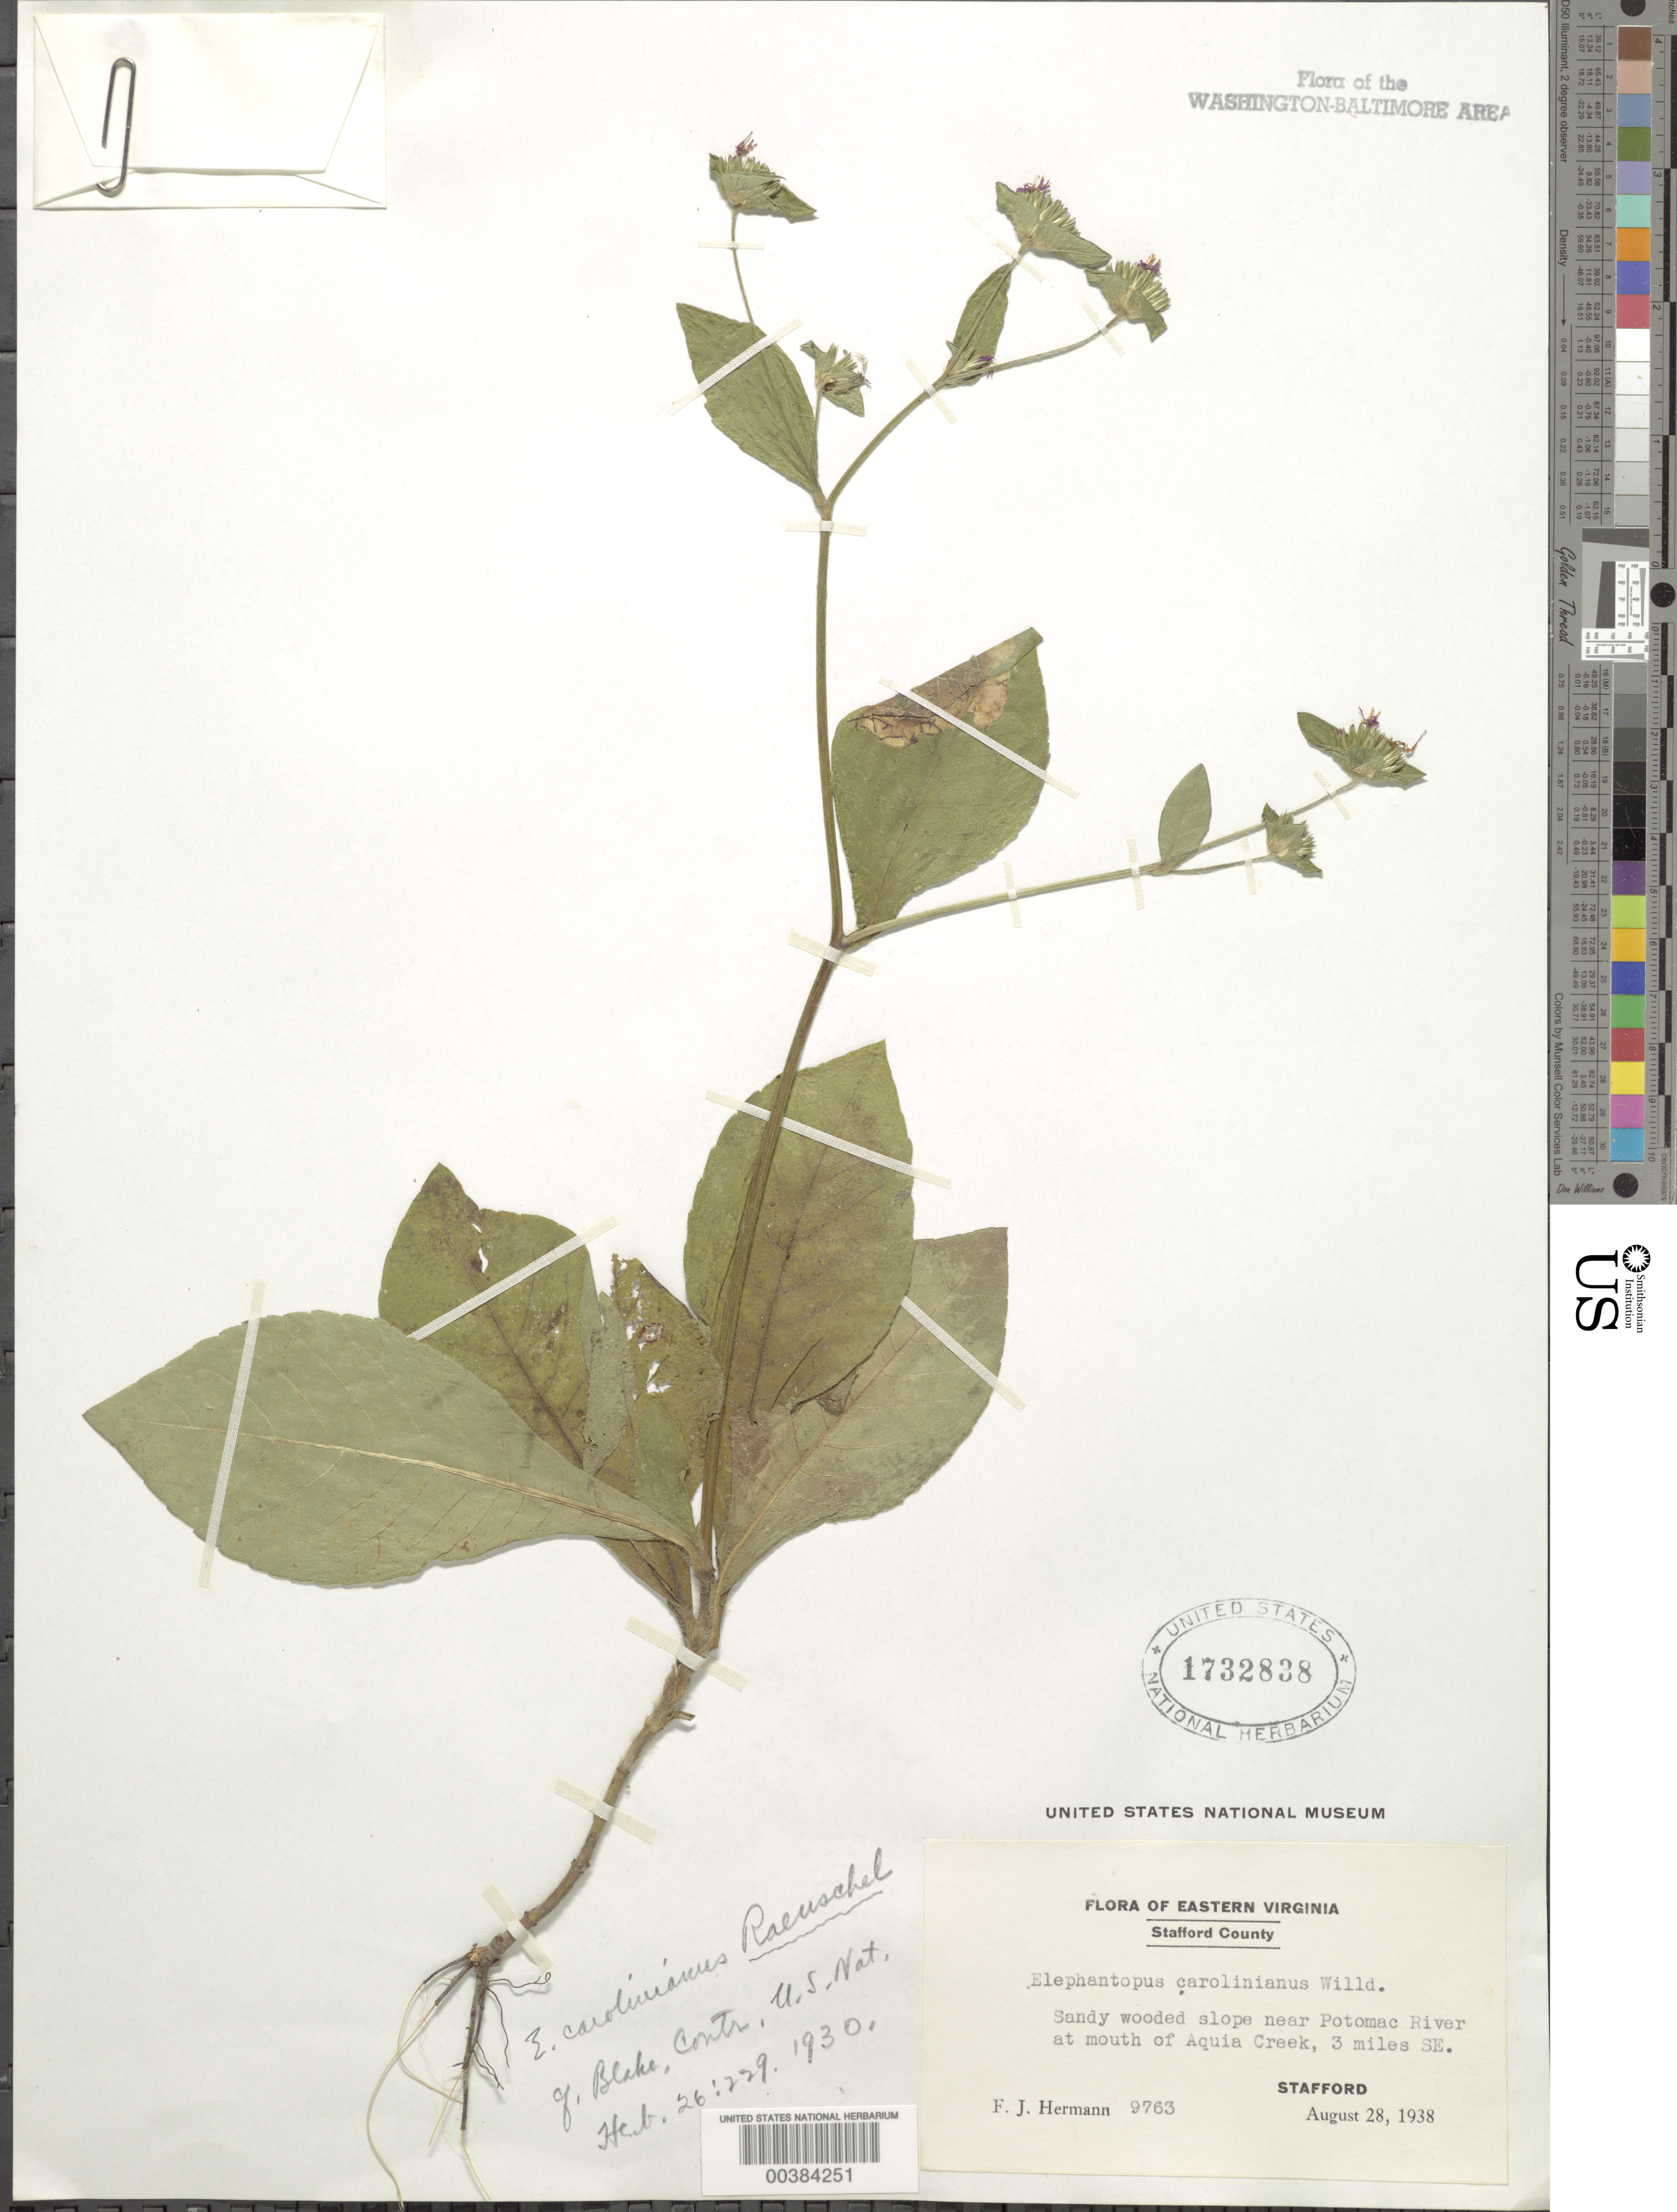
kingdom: Plantae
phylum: Tracheophyta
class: Magnoliopsida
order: Asterales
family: Asteraceae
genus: Elephantopus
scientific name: Elephantopus carolinianus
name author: Raeusch.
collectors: F. J. Hermann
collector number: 9763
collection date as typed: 28 Aug 1938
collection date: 1938-08-28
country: United States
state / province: Virginia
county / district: Stafford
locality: Mouth of Aquia Creek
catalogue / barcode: US 1732838